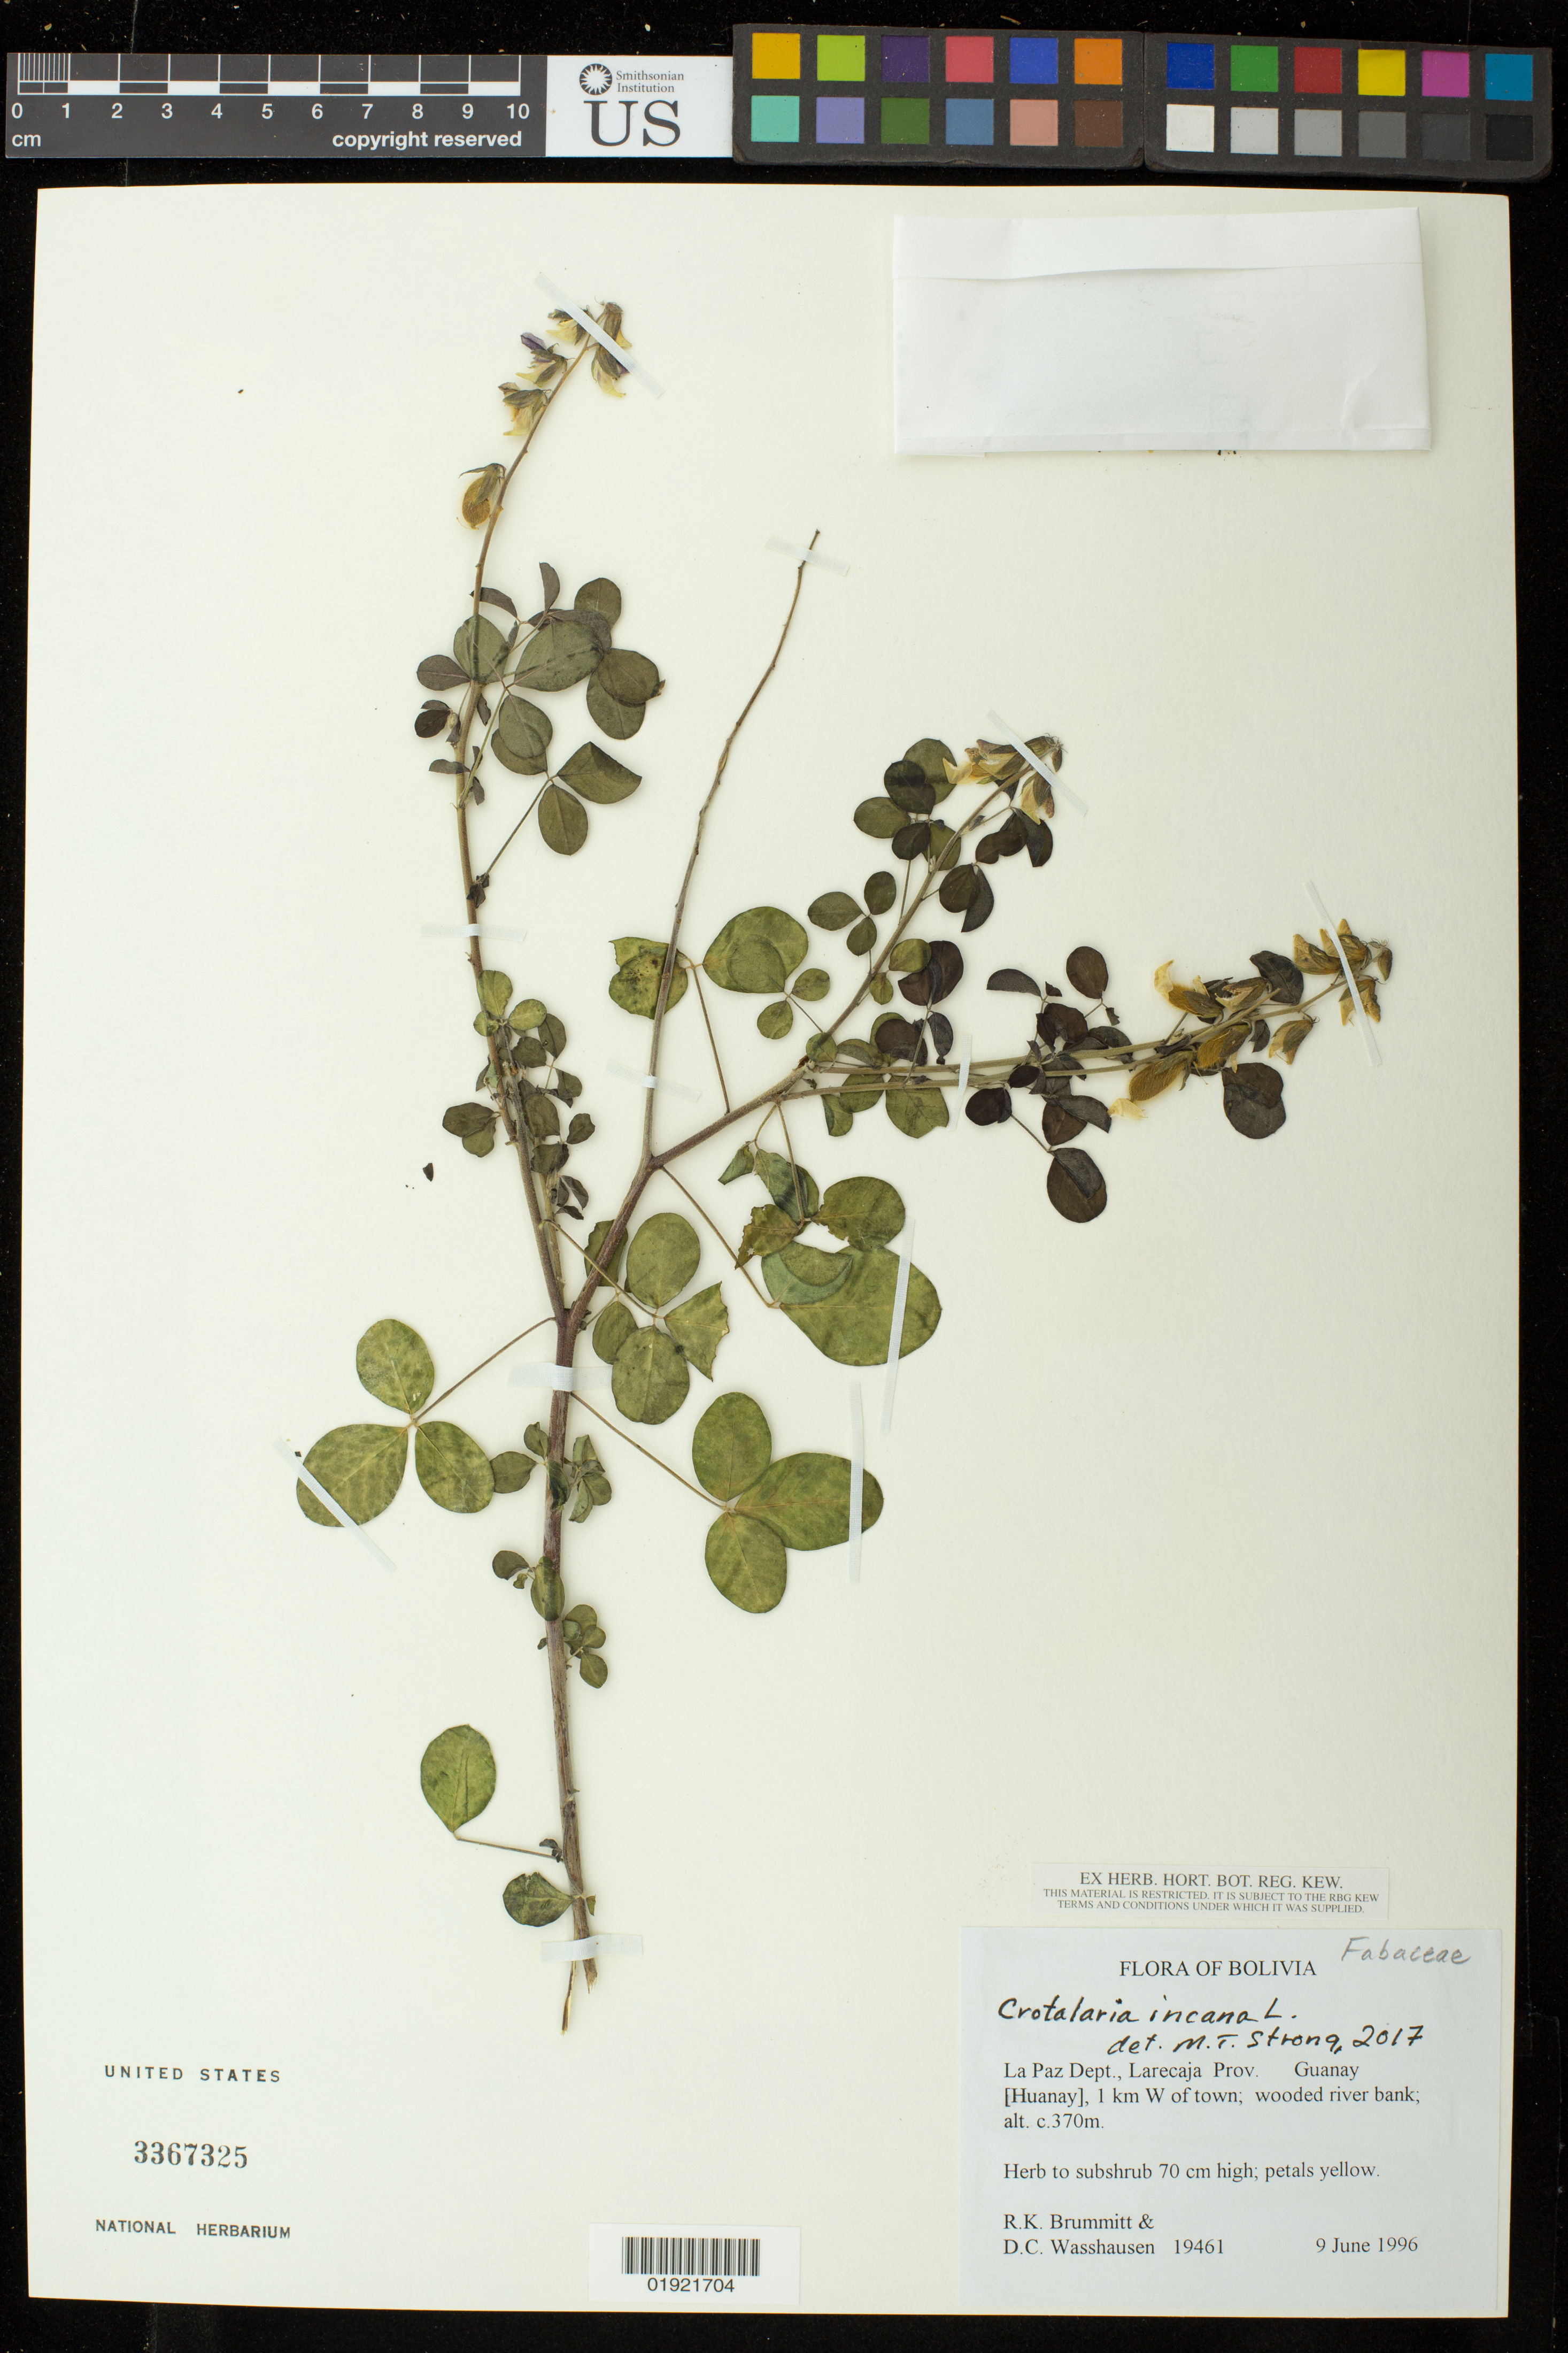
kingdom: Plantae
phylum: Tracheophyta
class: Magnoliopsida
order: Fabales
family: Fabaceae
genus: Crotalaria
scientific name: Crotalaria incana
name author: L.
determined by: Strong, M. T., (US), Smithsonian Institution - National Museum of Natural History (UNITED STATES)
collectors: R. K. Brummitt & D. C. Wasshausen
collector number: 19461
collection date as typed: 9 June 1996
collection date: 1996-06-09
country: Bolivia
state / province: La Páz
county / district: Larecaja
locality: Guanay [Huanay], 1 km W of town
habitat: wooded river bank.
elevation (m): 370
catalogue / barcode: US 3367325